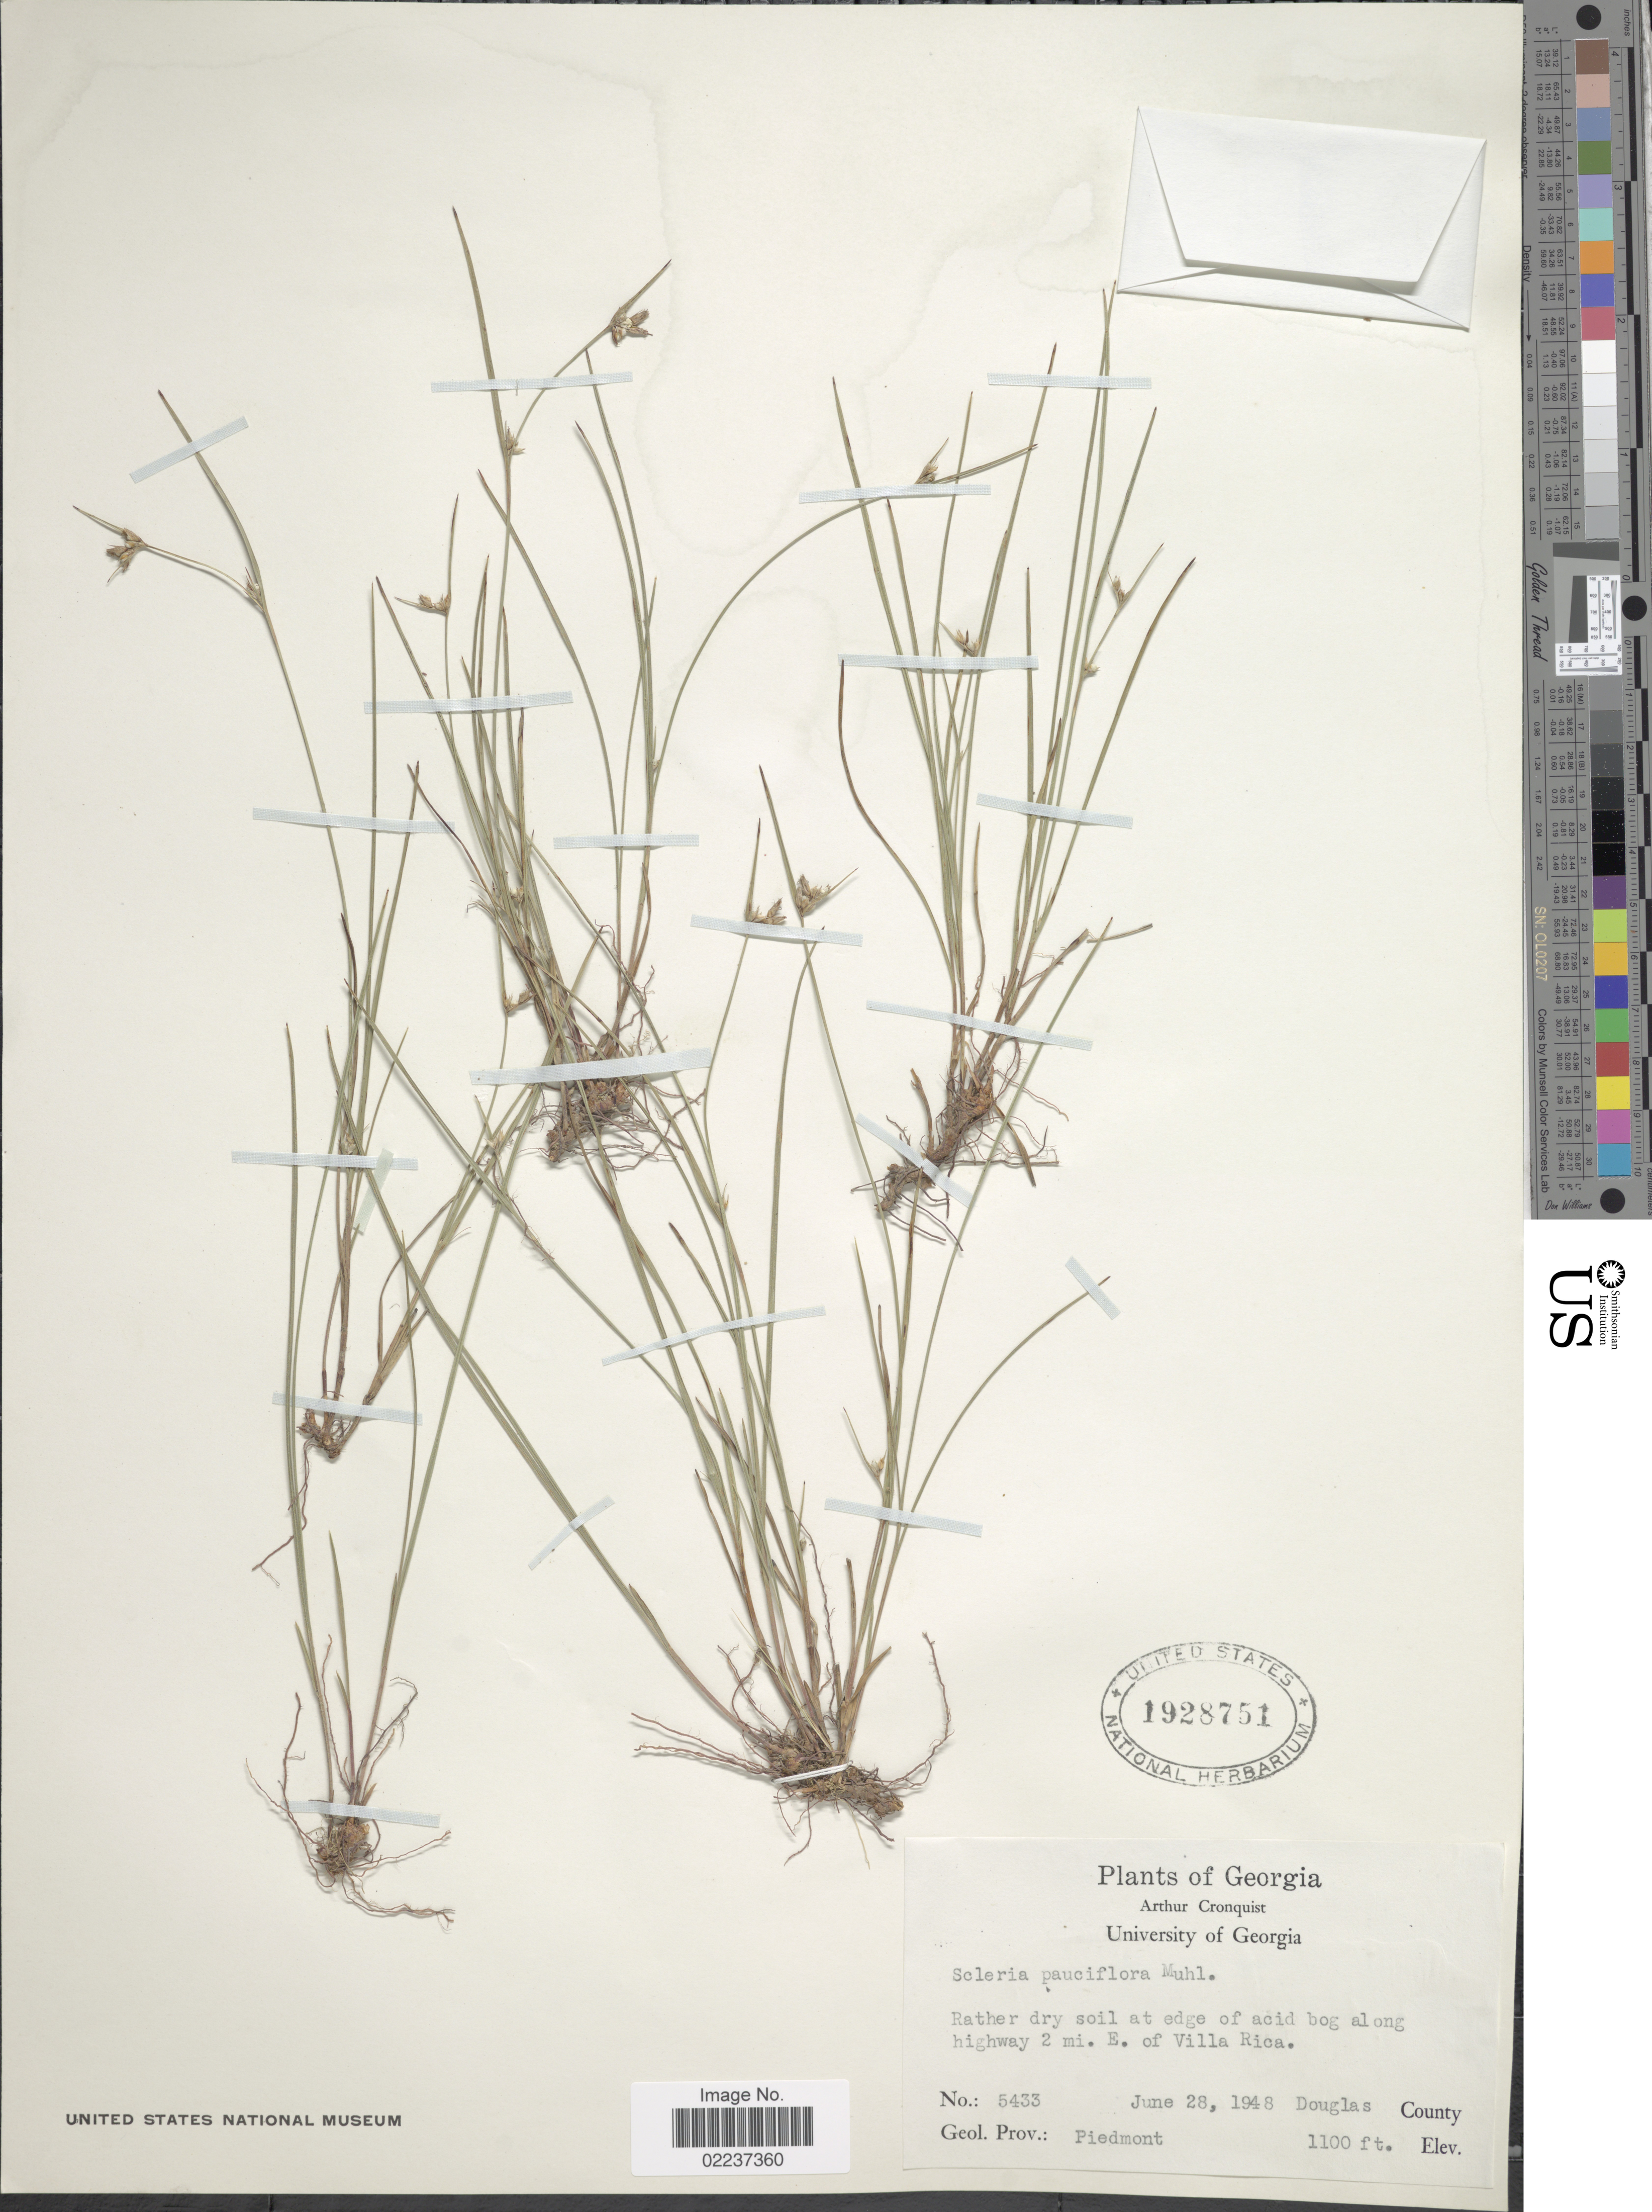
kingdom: Plantae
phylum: Tracheophyta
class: Liliopsida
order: Poales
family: Cyperaceae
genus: Scleria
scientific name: Scleria pauciflora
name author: Muhl. ex Willd.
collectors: A. J. Cronquist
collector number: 5433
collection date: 1948-06-28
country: United States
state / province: Georgia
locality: Rather dry soil at edge of acid bog along highway 2 mi. E. of Villa Rica, Douglas County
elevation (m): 335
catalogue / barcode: US 1928751